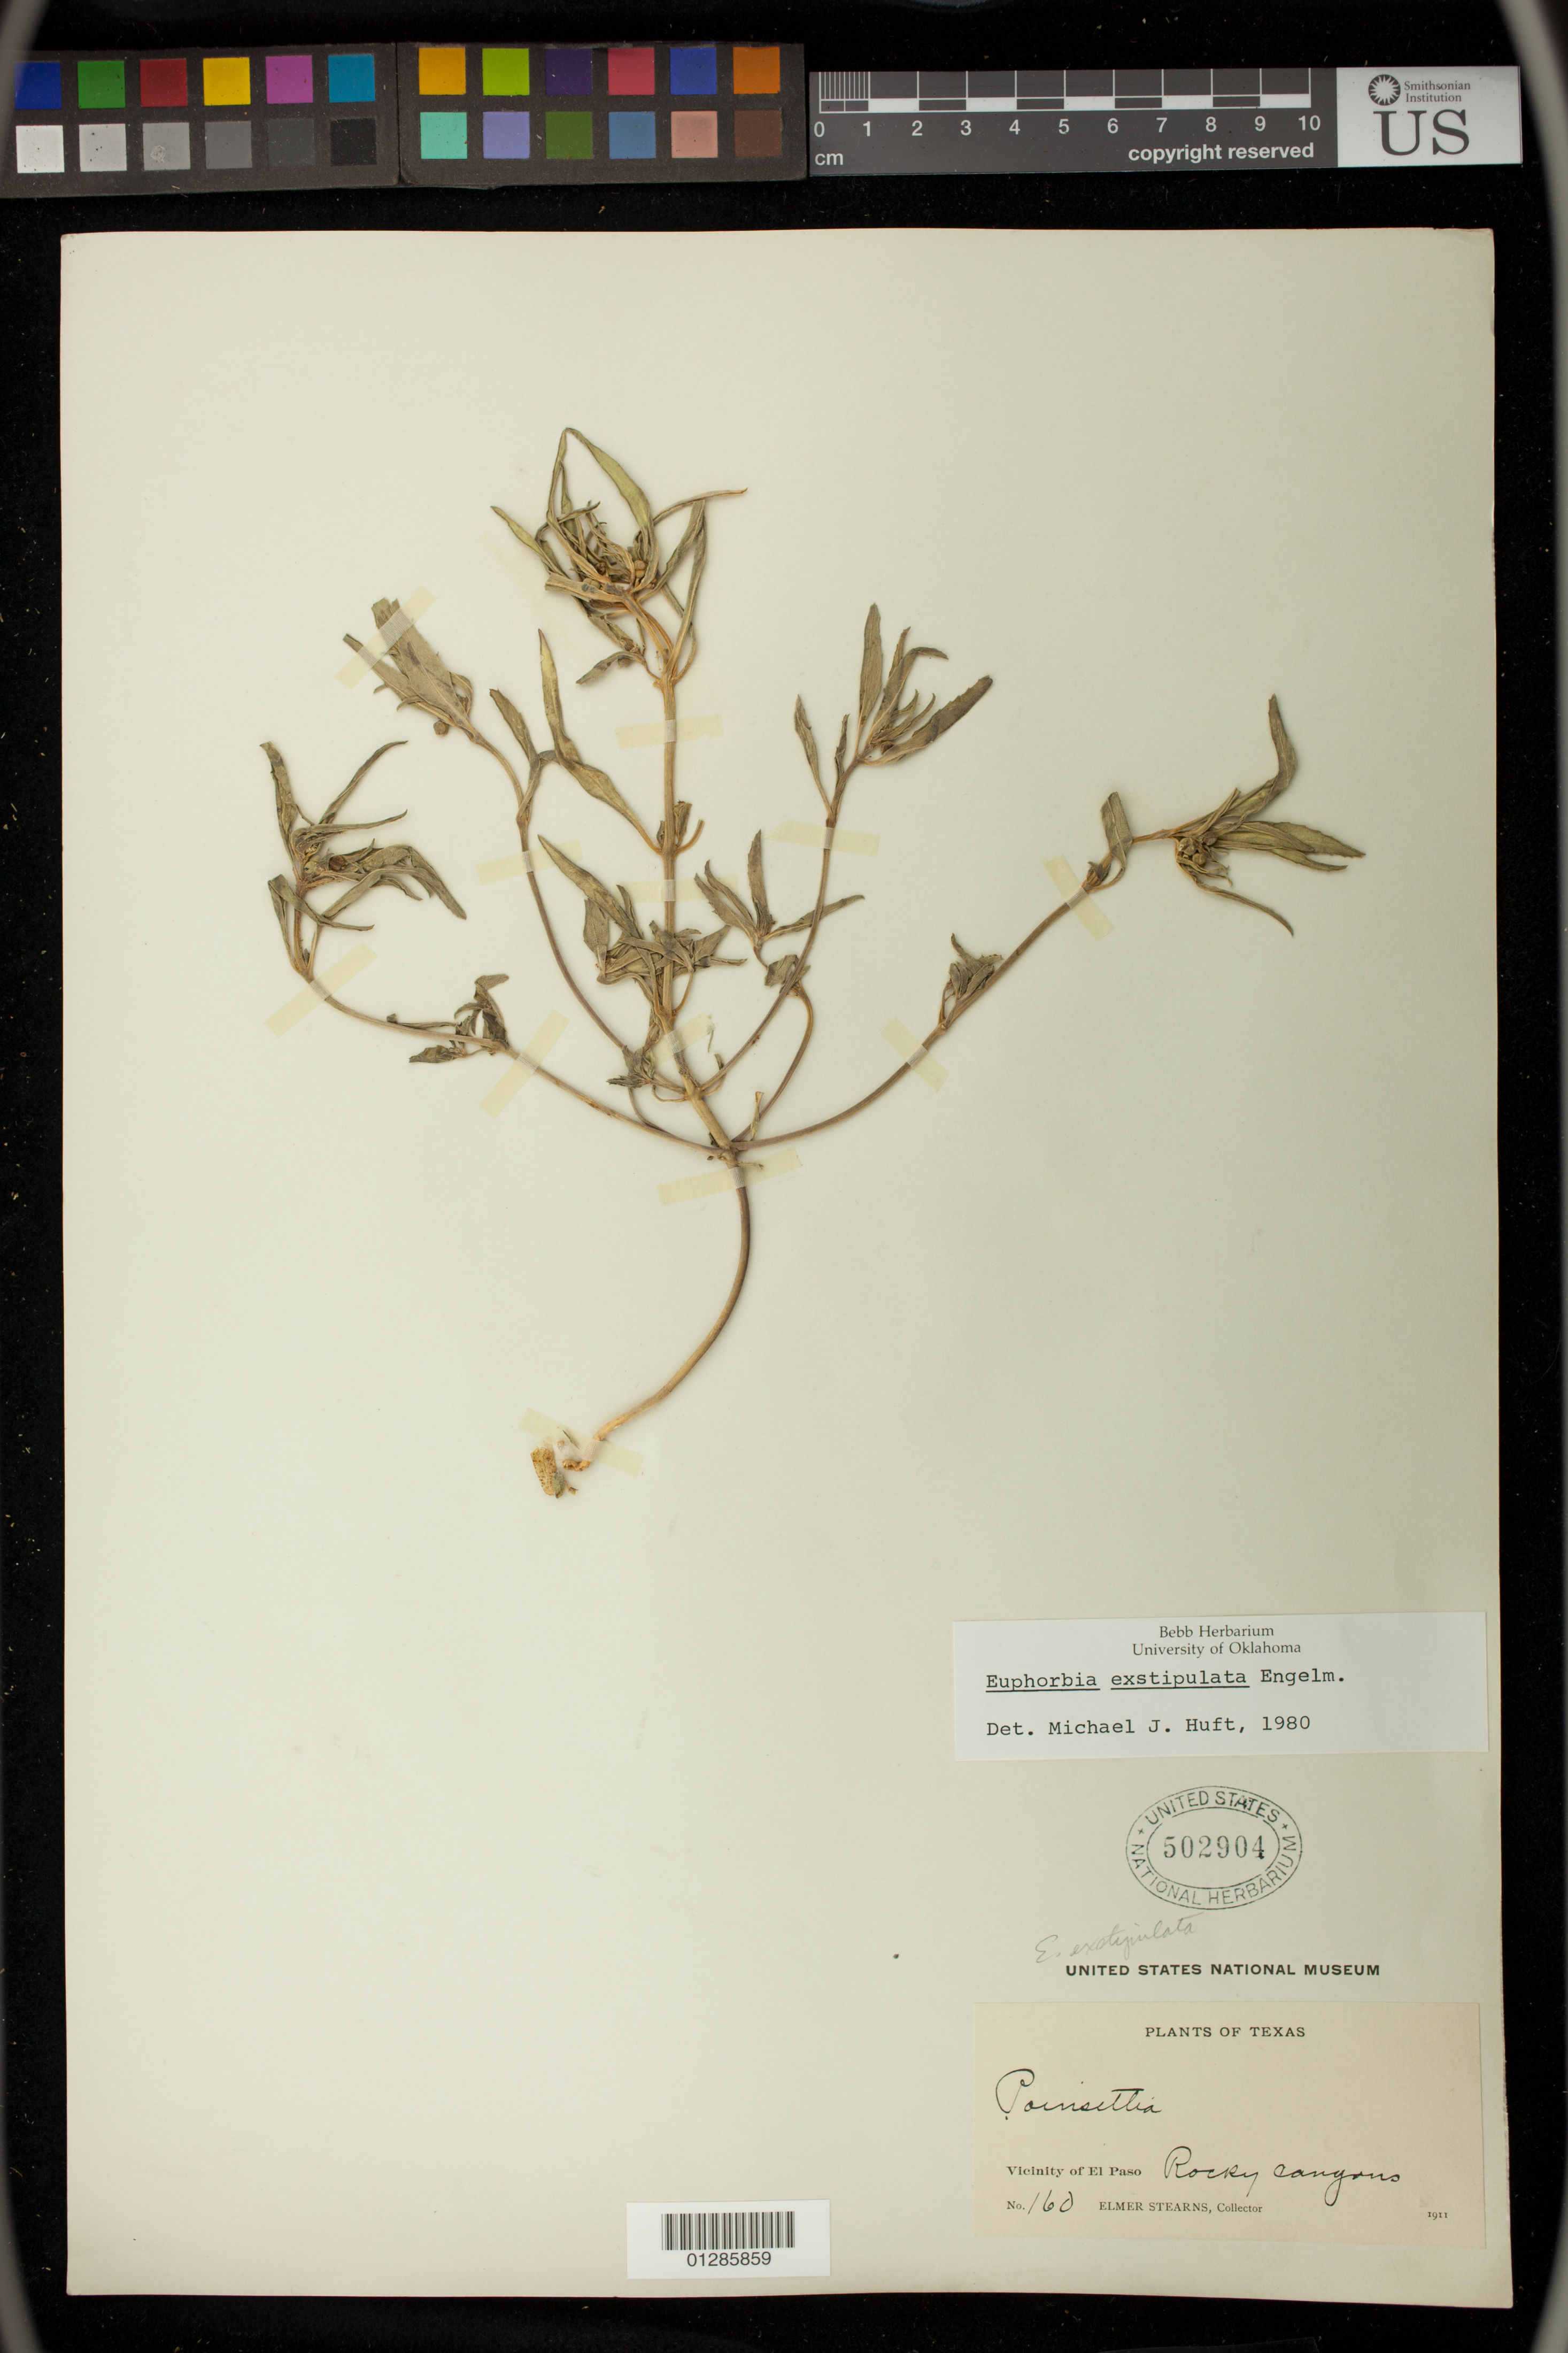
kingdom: Plantae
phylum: Tracheophyta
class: Magnoliopsida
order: Malpighiales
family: Euphorbiaceae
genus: Euphorbia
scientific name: Euphorbia exstipulata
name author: Engelm. in Emory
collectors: E. Stearns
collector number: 160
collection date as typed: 1911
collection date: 1911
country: United States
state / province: Texas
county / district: El Paso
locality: Vicinity of el paso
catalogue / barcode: US 502904